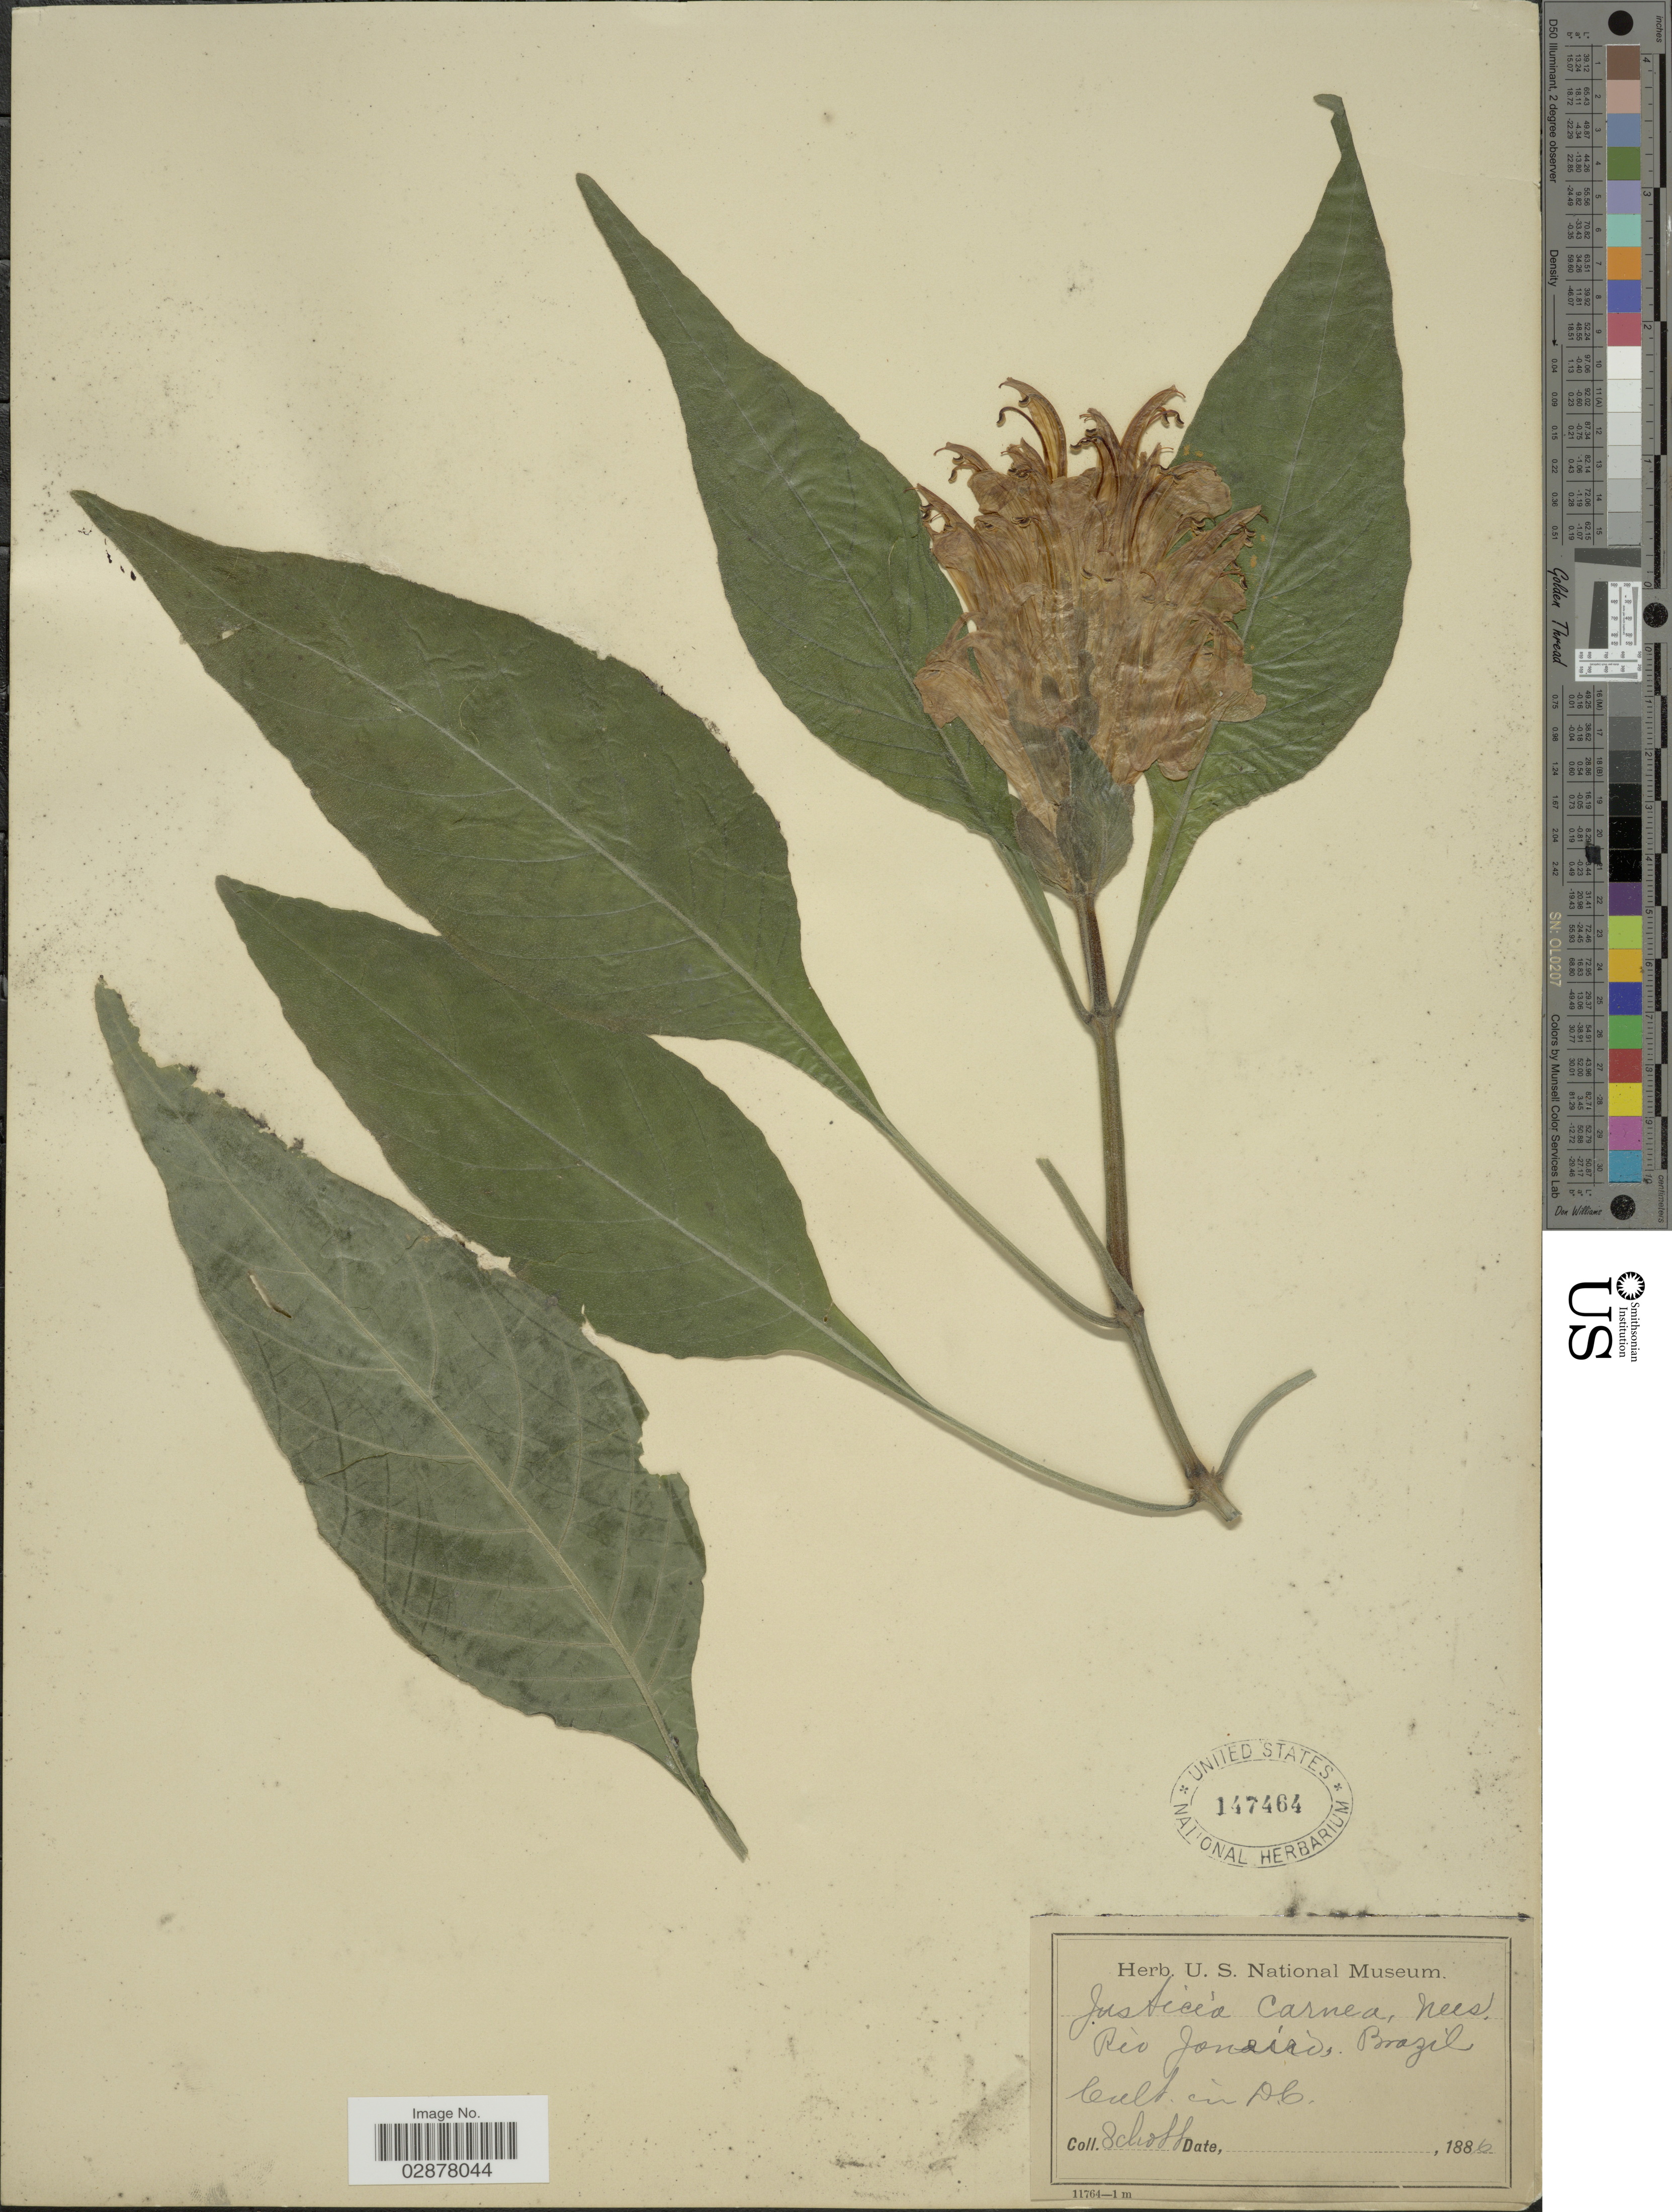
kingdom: Plantae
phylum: Tracheophyta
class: Magnoliopsida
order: Lamiales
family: Acanthaceae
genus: Justicia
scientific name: Justicia carnea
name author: Lindl.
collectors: Schott, --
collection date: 1886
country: United States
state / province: District of Columbia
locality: Cult in DC.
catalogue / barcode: US 147464